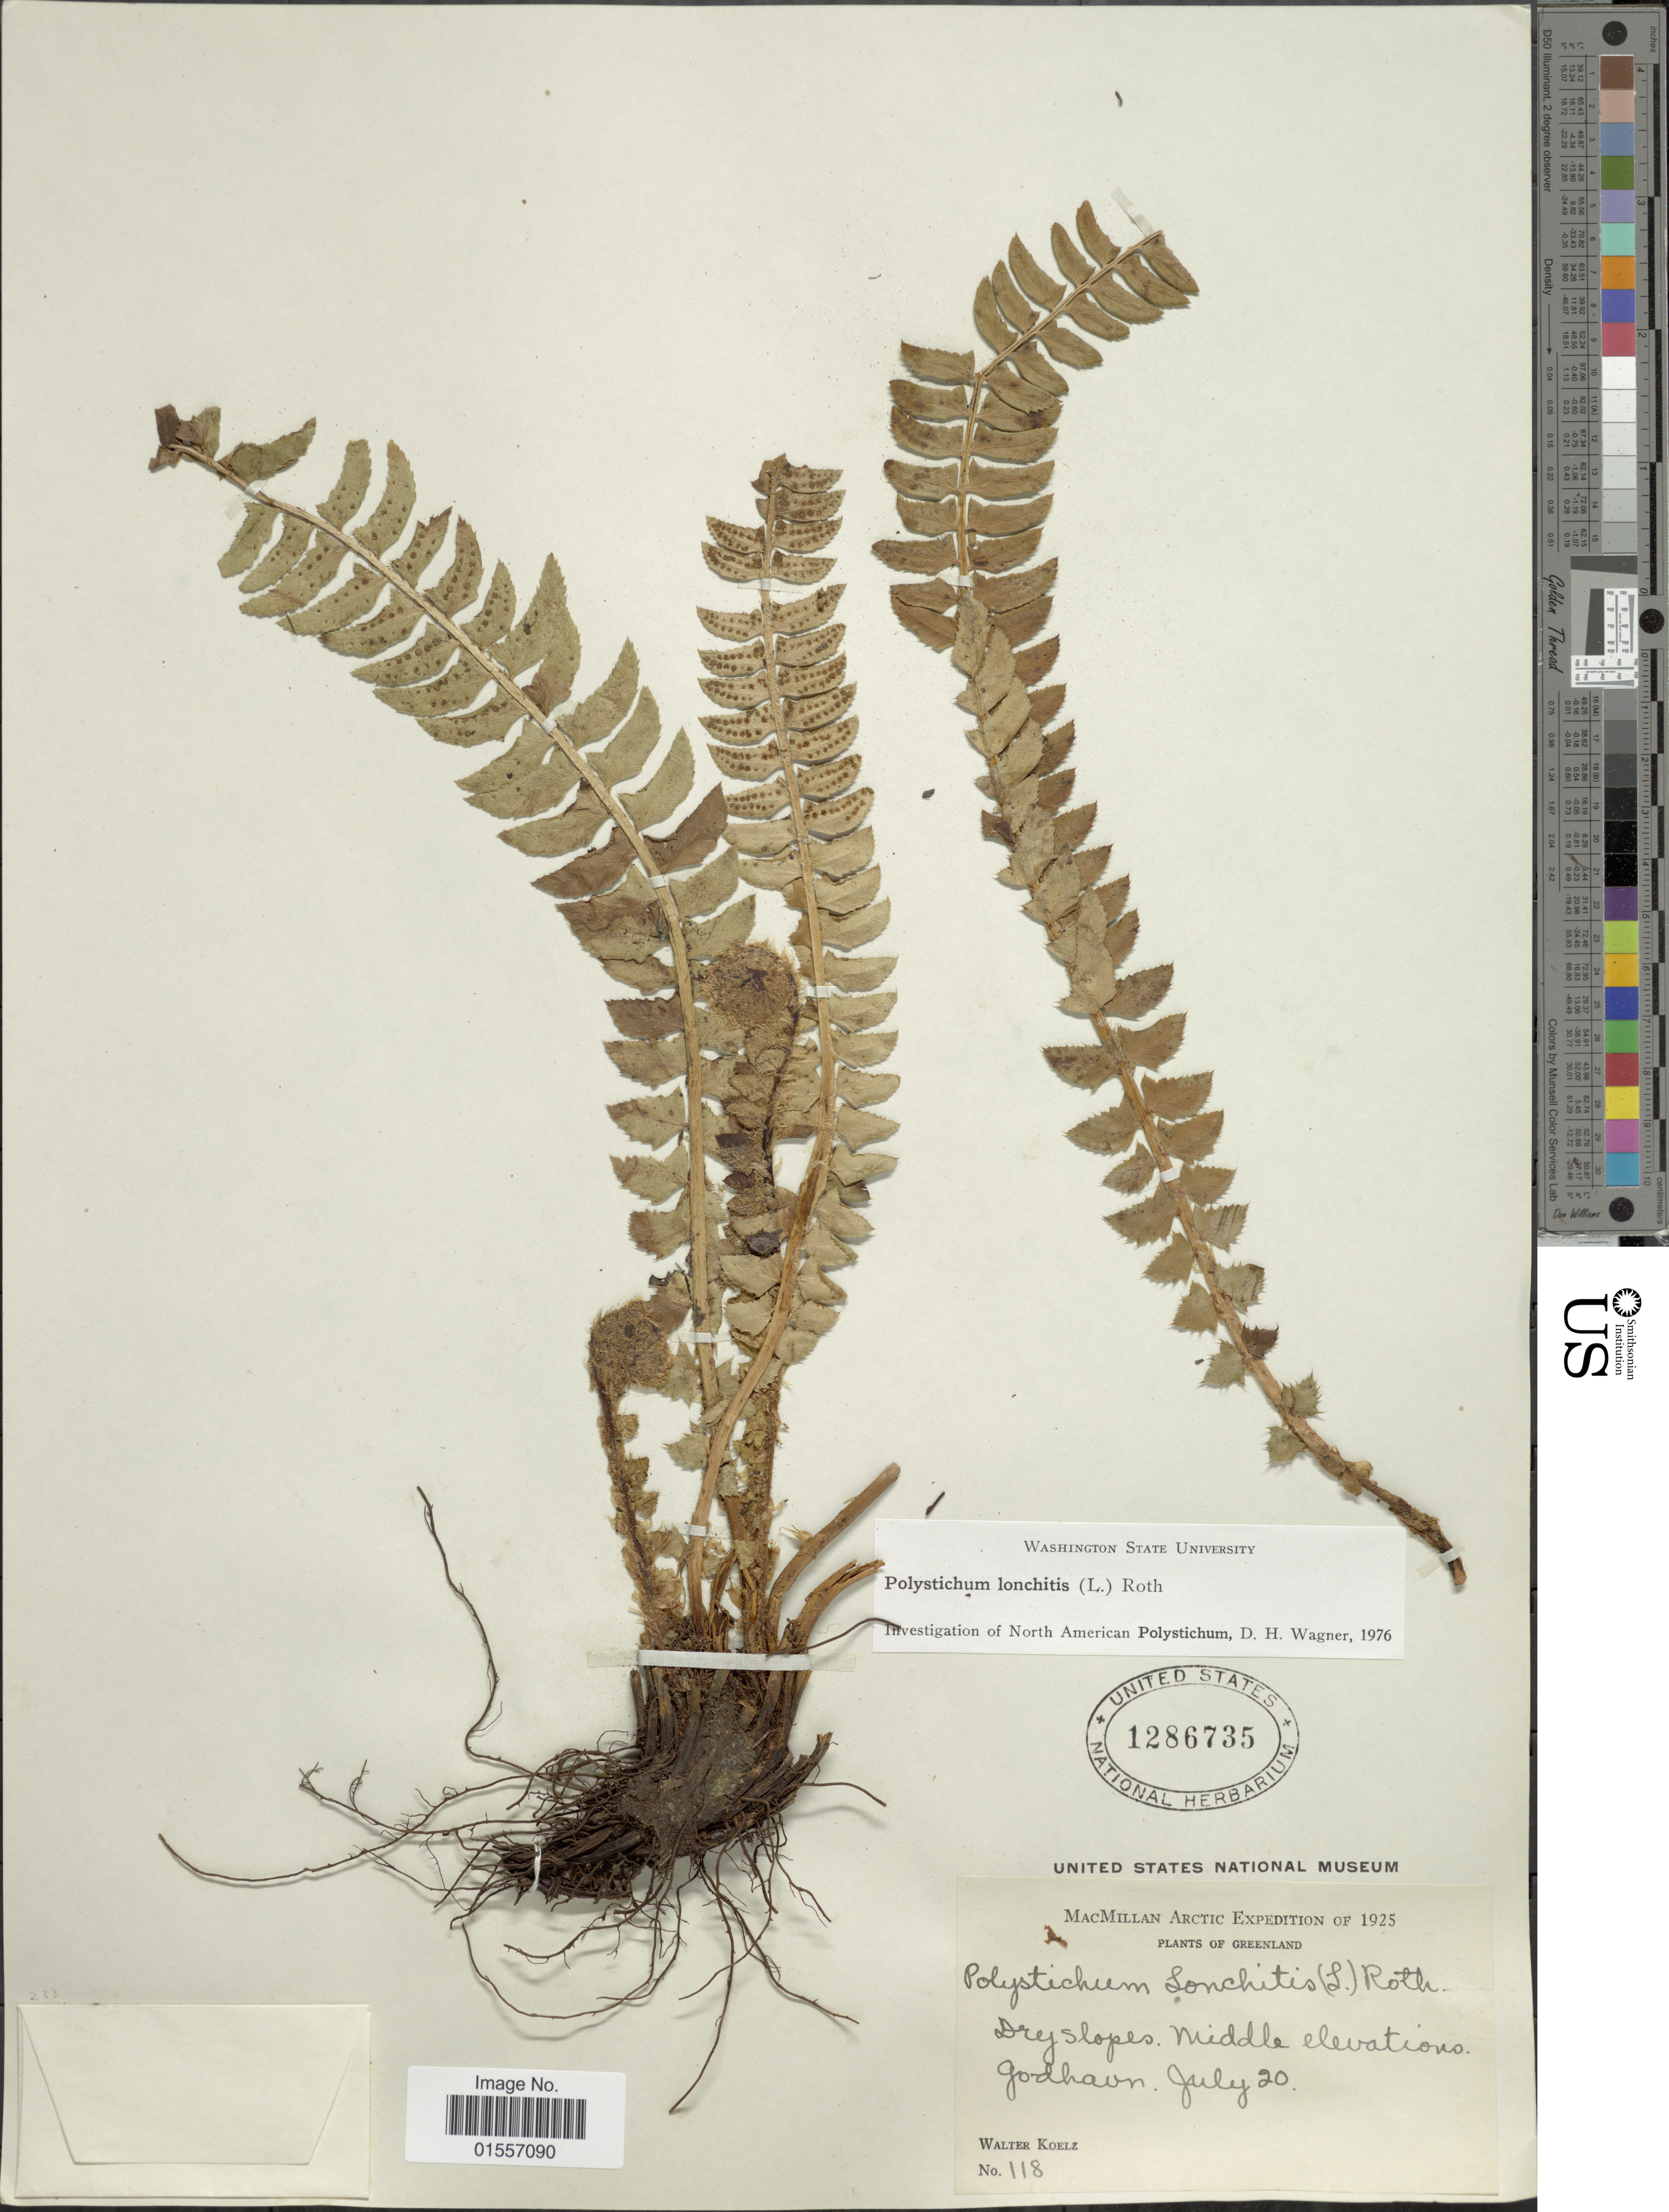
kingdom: Plantae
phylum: Tracheophyta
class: Polypodiopsida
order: Polypodiales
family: Dryopteridaceae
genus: Polystichum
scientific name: Polystichum lonchitis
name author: (Roth) L.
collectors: W. N. Koelz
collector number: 118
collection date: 1925-07-20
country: Greenland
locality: Dry Slopes, Middle elevations Godhavn.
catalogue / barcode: US 1286735